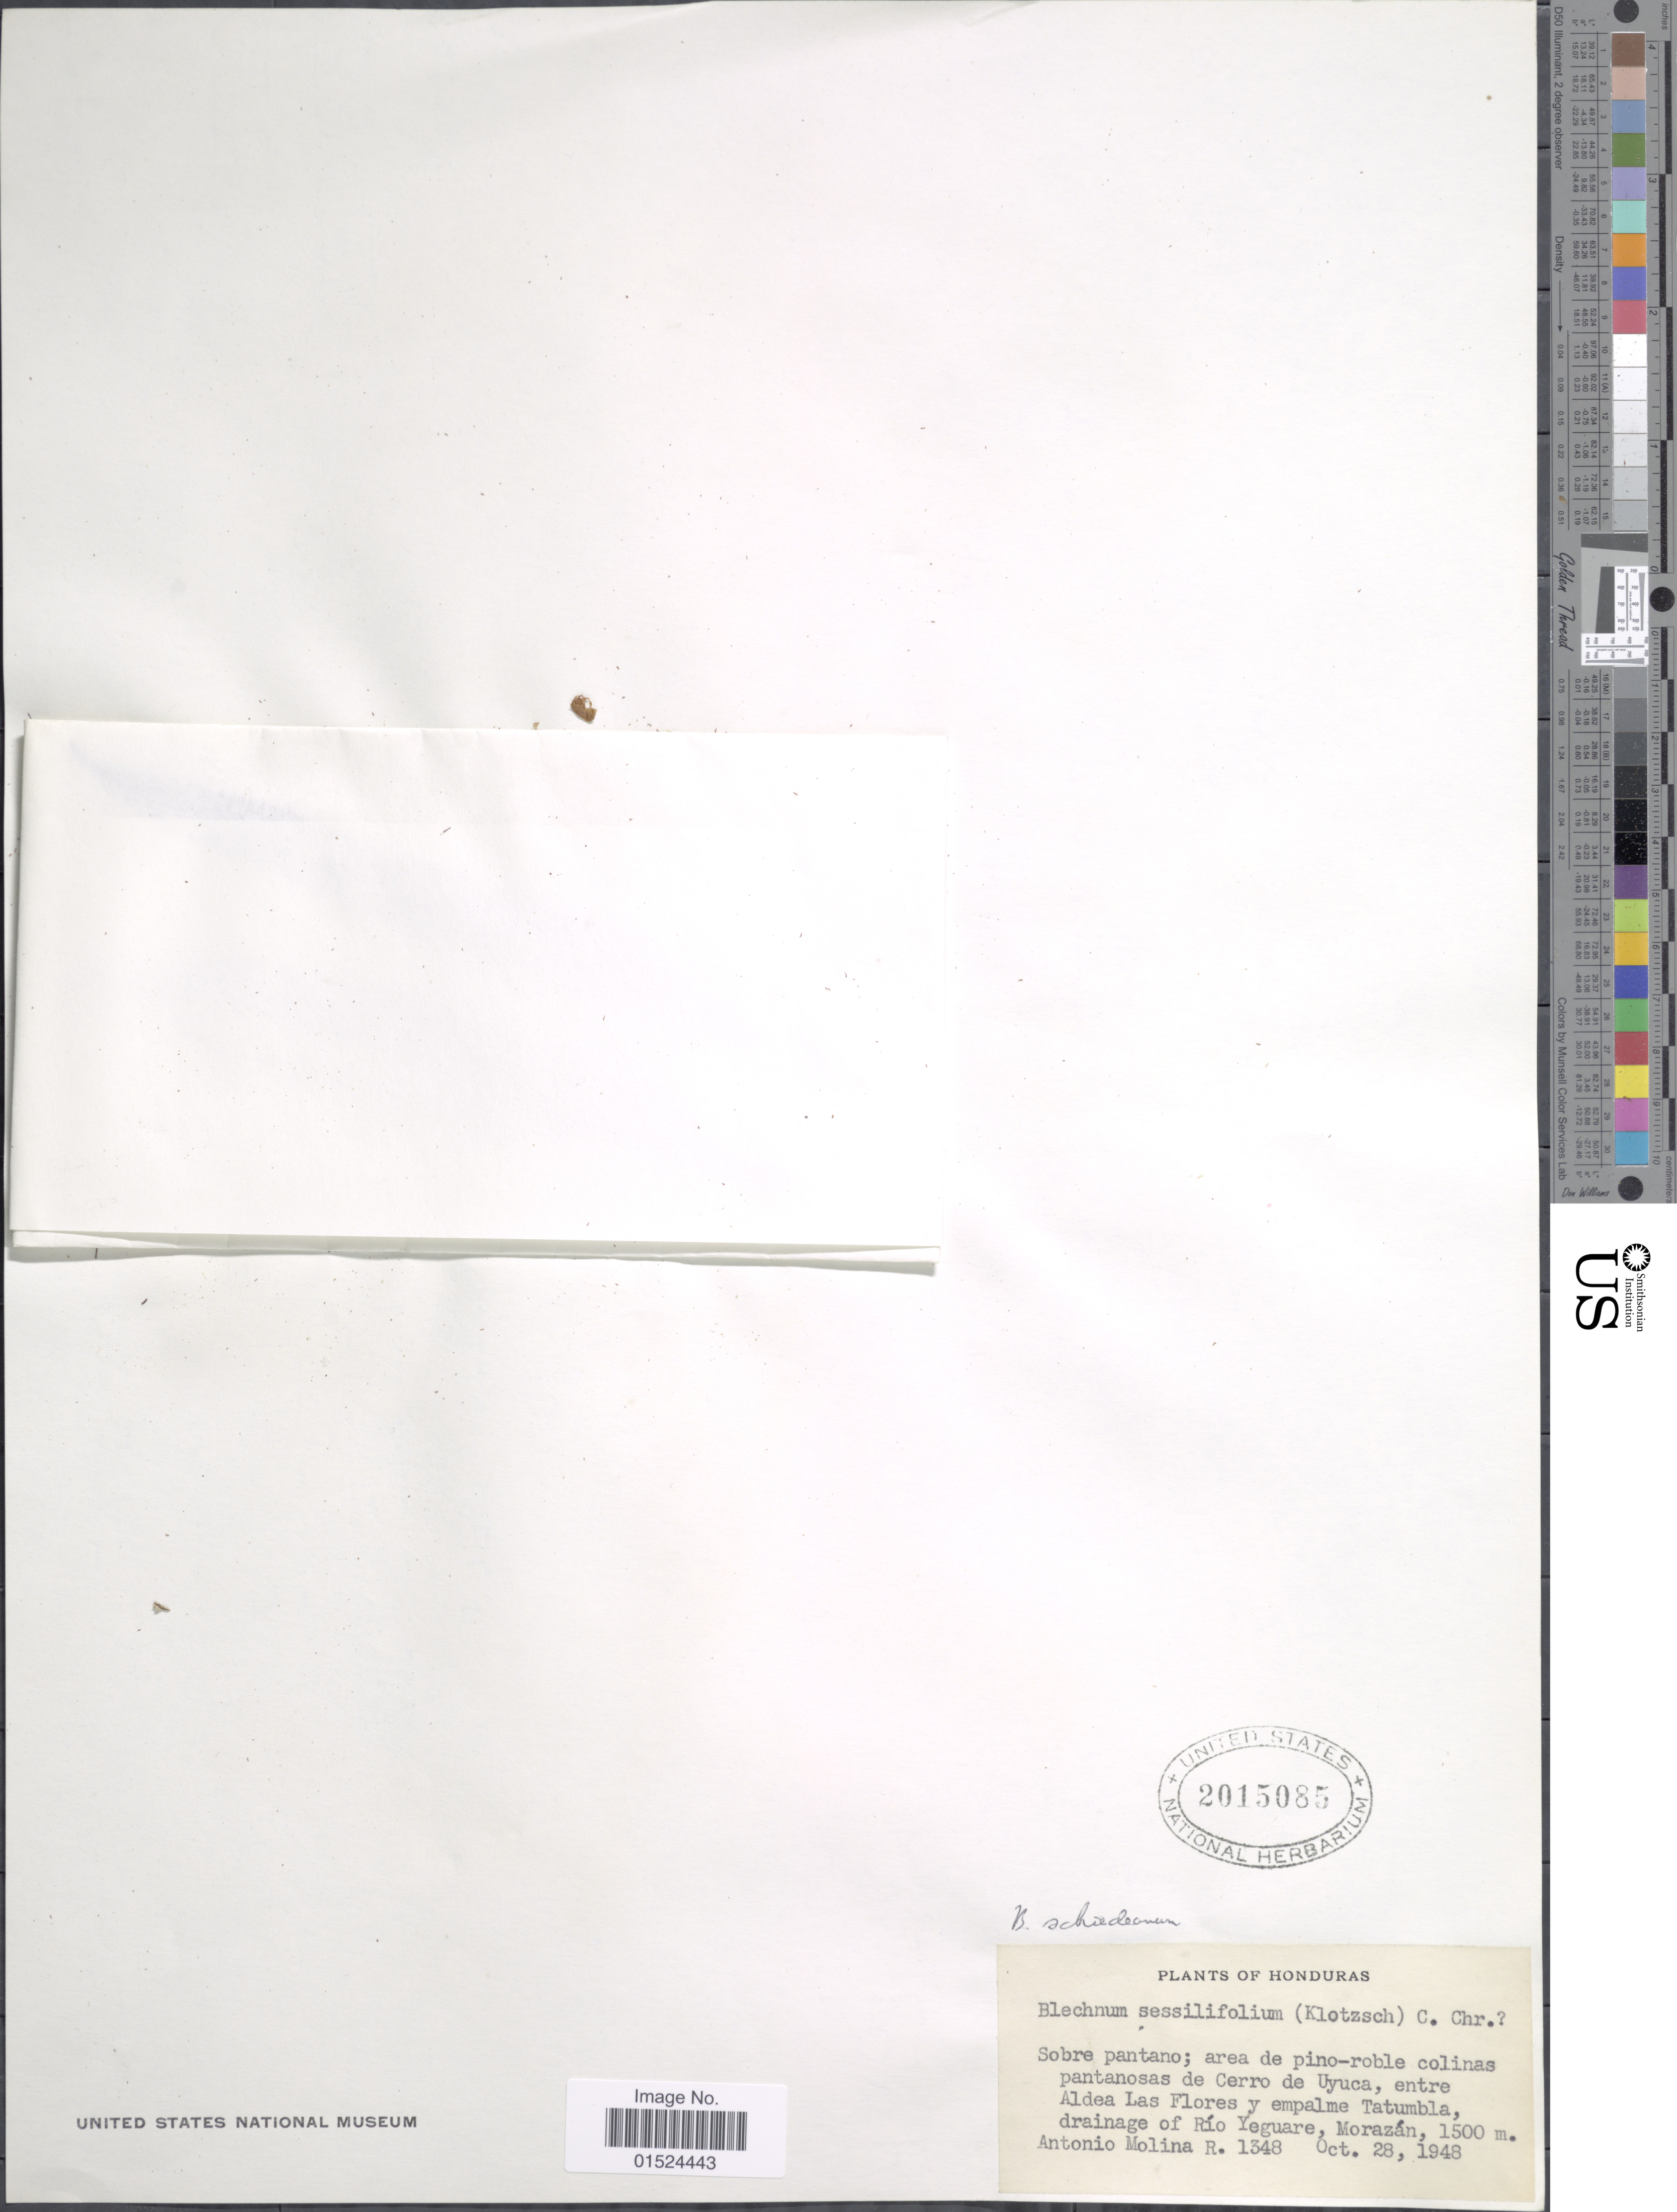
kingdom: Plantae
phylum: Tracheophyta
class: Polypodiopsida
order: Polypodiales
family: Blechnaceae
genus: Blechnum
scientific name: Blechnum schiedeanum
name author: (Schltdl. ex C. Presl) Hieron.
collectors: A. Molina R.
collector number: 1348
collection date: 1948-10-28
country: Honduras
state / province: Fco. Morazán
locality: Area de pino-roble colinas pantanosas de Cerro Uyuca, entre Aldea Las Flores y empalme Tatumbla, drainage of Río Yeguare, Morazán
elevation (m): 1500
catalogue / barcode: US 2015085